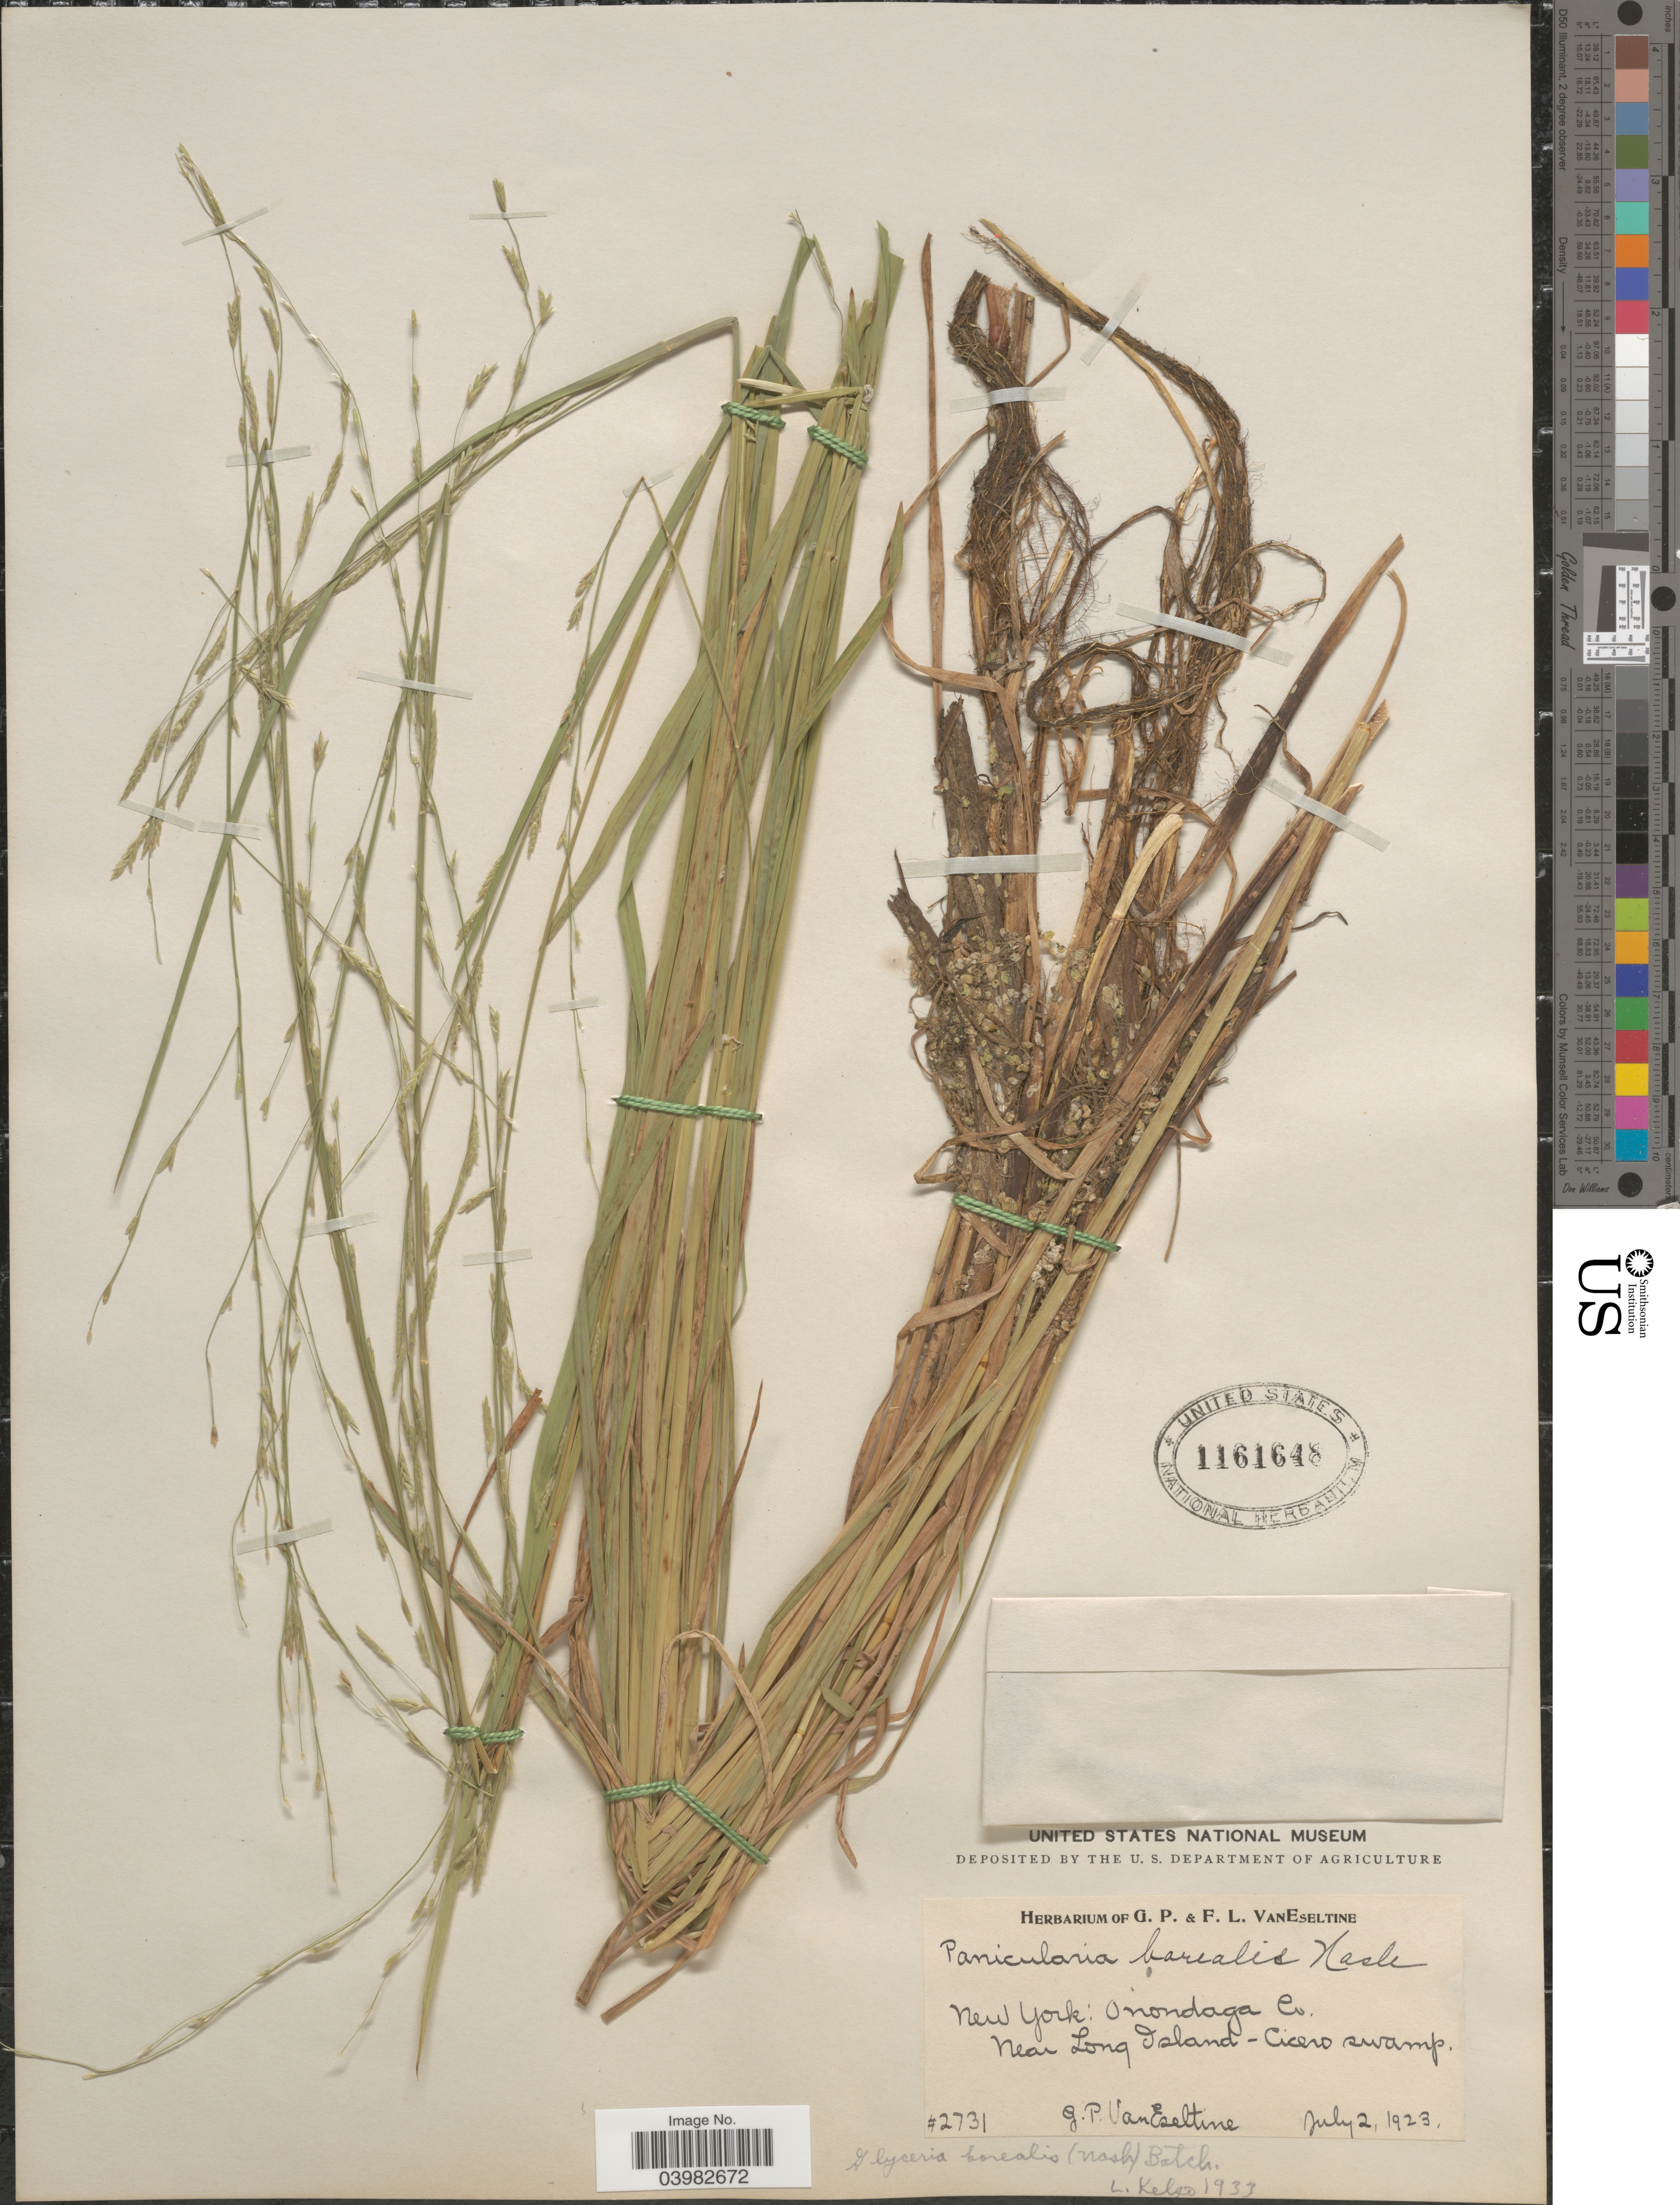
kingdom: Plantae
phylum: Tracheophyta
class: Liliopsida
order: Poales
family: Poaceae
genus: Glyceria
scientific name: Glyceria borealis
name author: (Nash) Batchelder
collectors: G. P. Van Eseltine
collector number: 2731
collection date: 1923-07-02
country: United States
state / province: New York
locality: Onondaga Co. Near Long Island - Cicero swamp.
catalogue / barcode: US 1161648